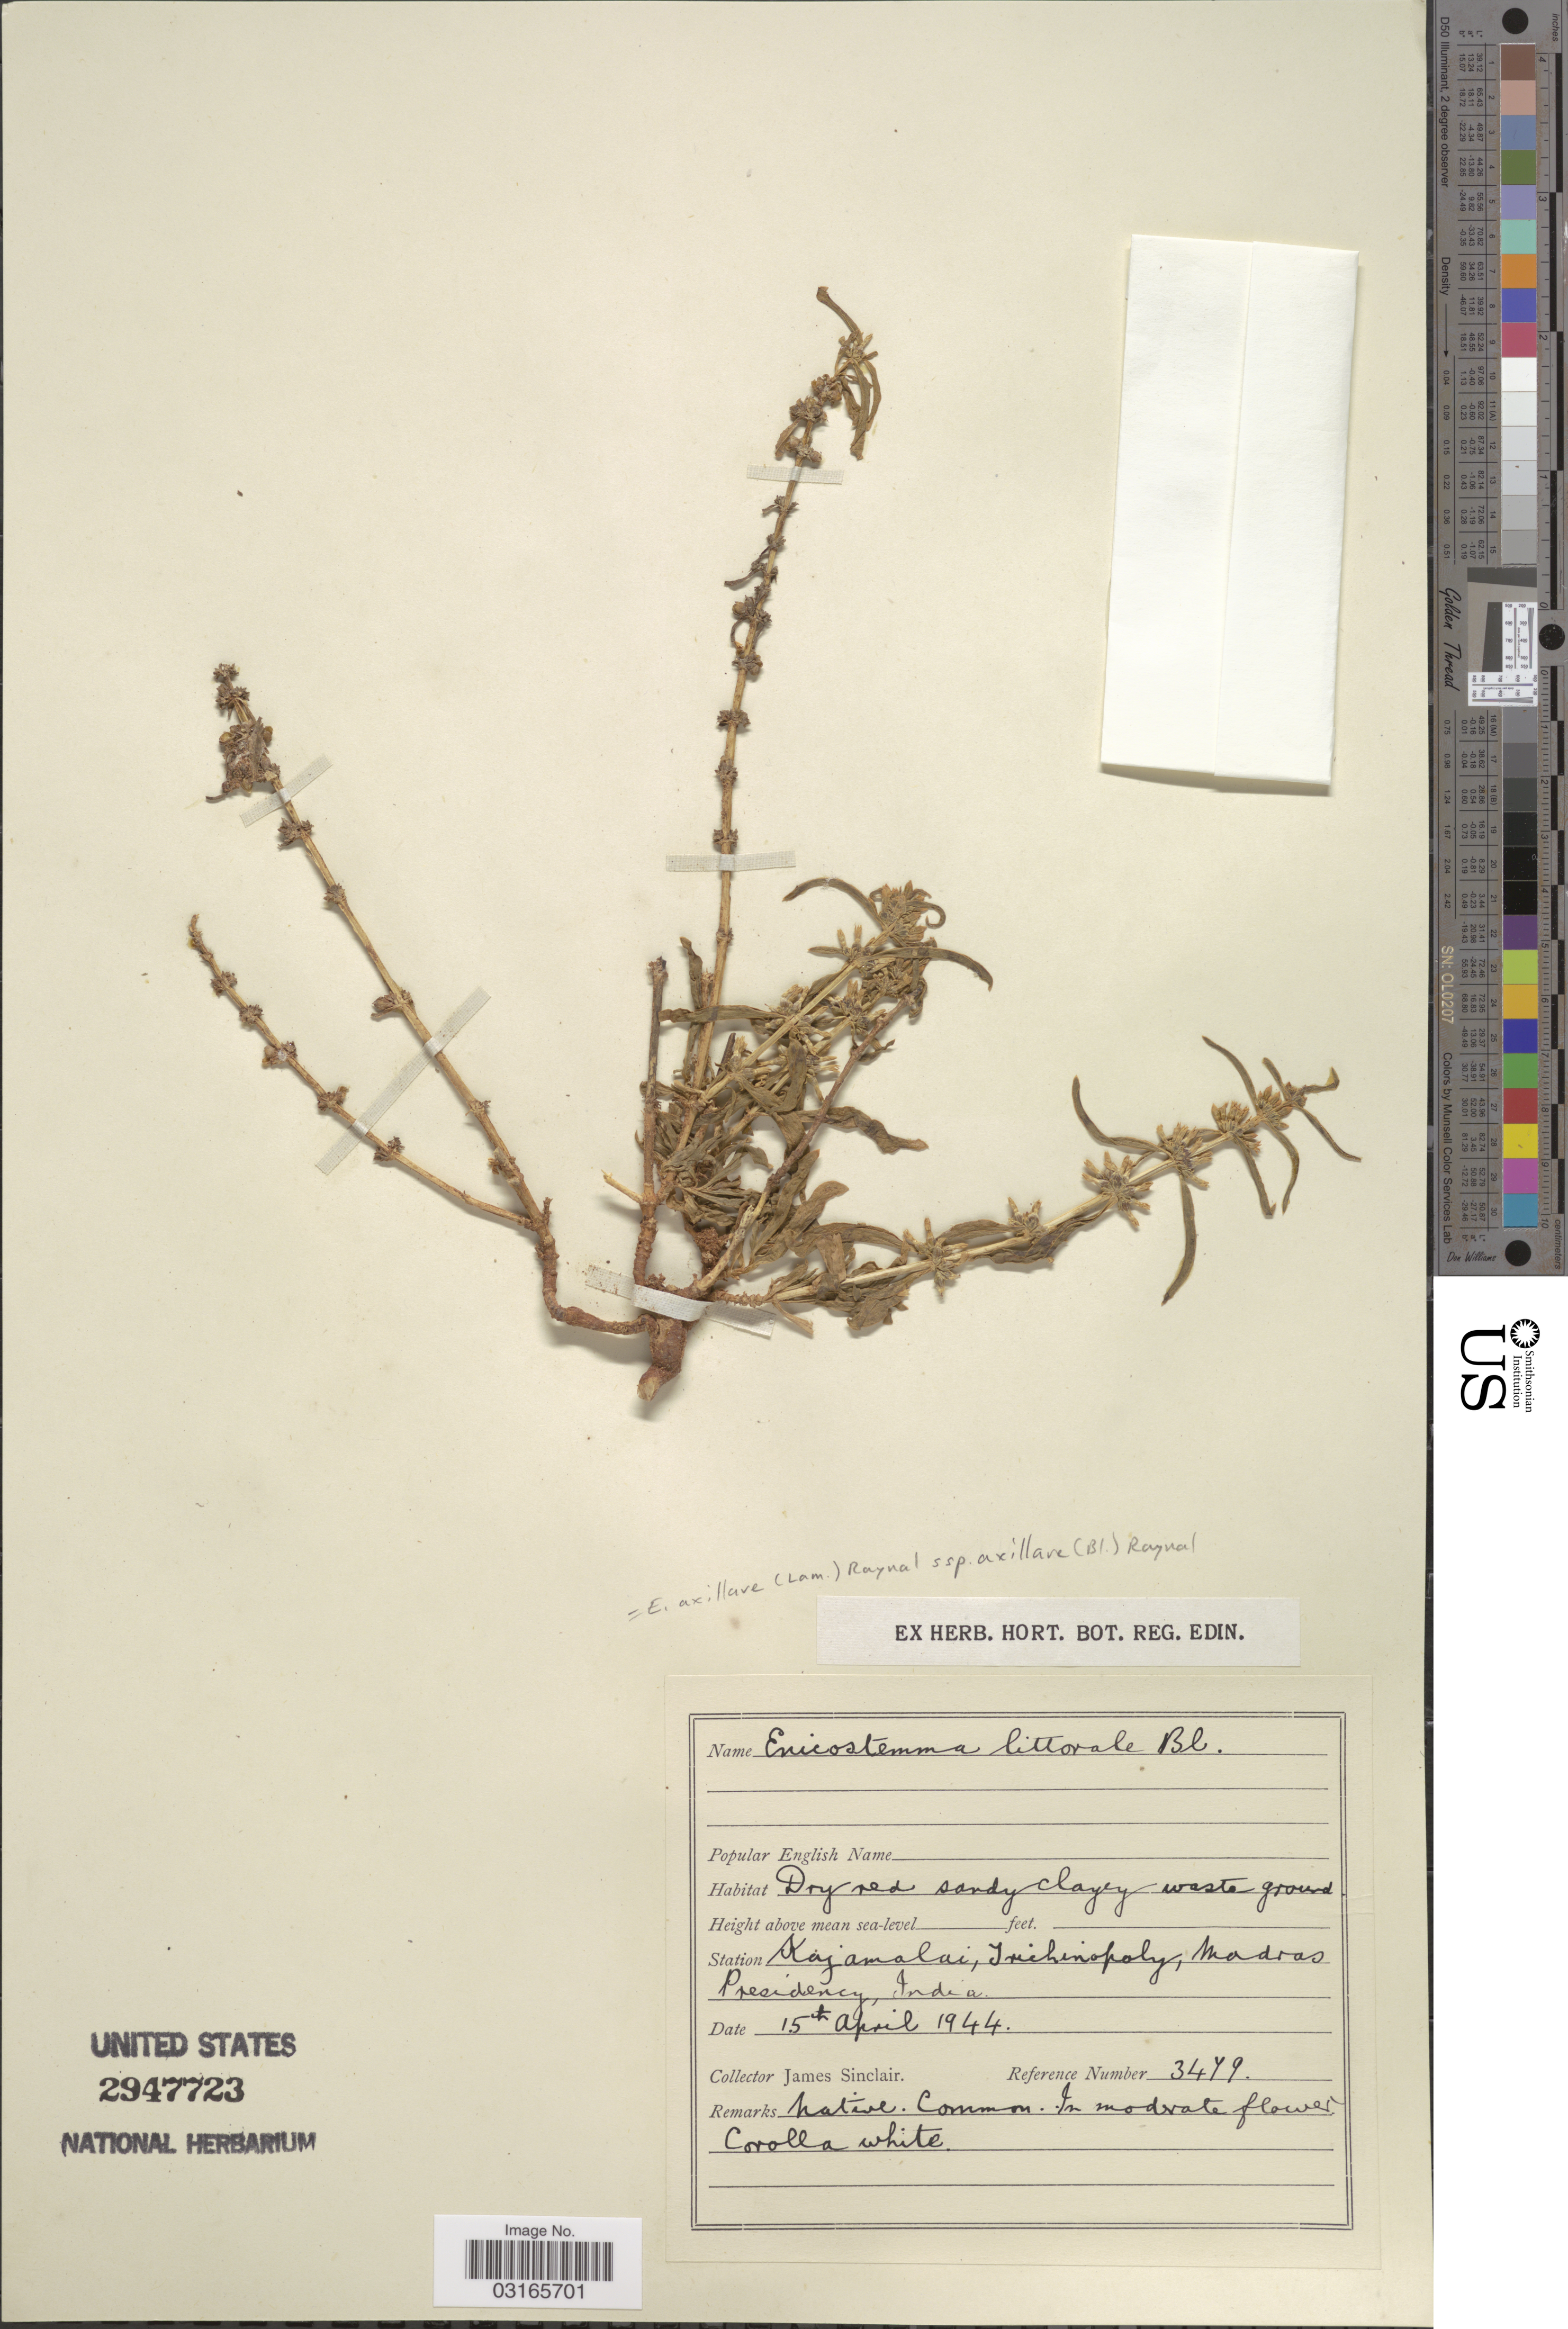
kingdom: Plantae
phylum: Tracheophyta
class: Magnoliopsida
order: Gentianales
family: Gentianaceae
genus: Enicostema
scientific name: Enicostema axillare subsp. axillare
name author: (Poir. ex Lam.) A. Raynal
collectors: J. Sinclair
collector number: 3479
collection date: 1944-04-15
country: India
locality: Station Kajamalai, Irihinopoly, Madras Presidency.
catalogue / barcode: US 2947723